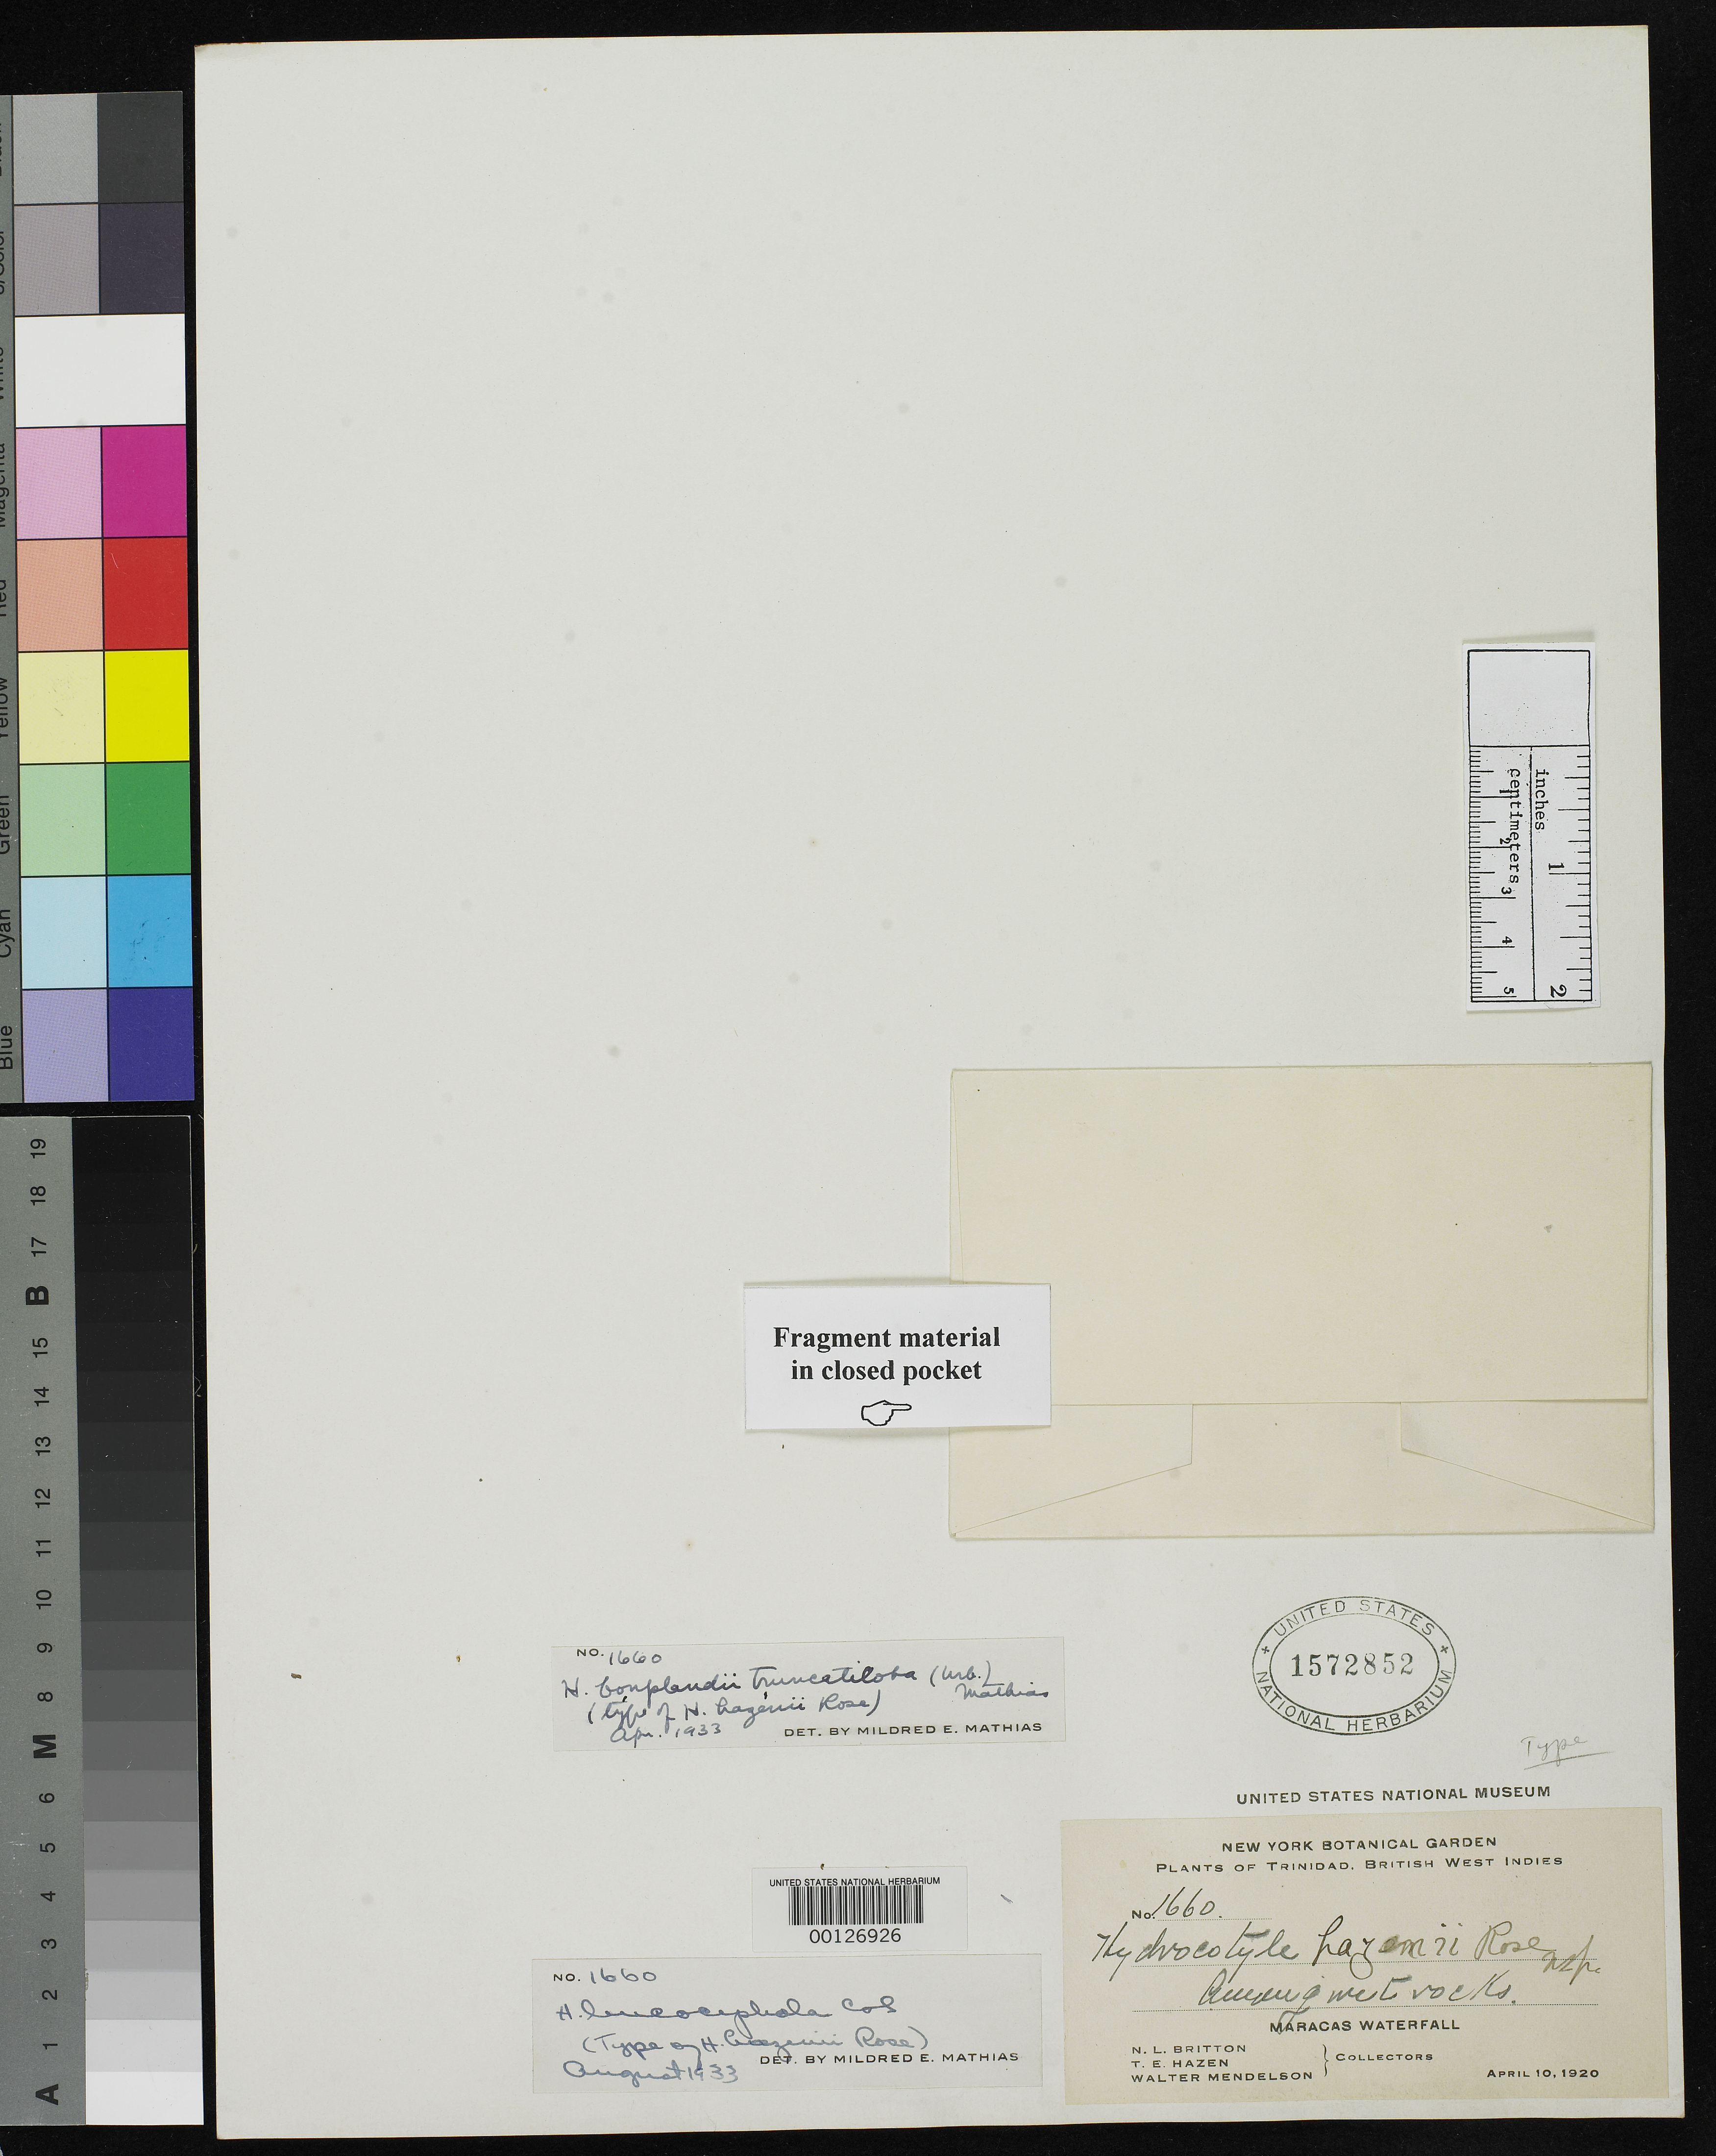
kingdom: Plantae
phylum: Tracheophyta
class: Magnoliopsida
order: Apiales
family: Araliaceae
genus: Hydrocotyle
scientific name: Hydrocotyle hazenii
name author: Rose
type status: Isotype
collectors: N. Britton, T. E. Hazen & W. Mendelson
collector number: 1660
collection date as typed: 10 Apr 1920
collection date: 1920-04-10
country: Trinidad and Tobago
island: Trinidad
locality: Maracas waterfall.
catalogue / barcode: US 1572852